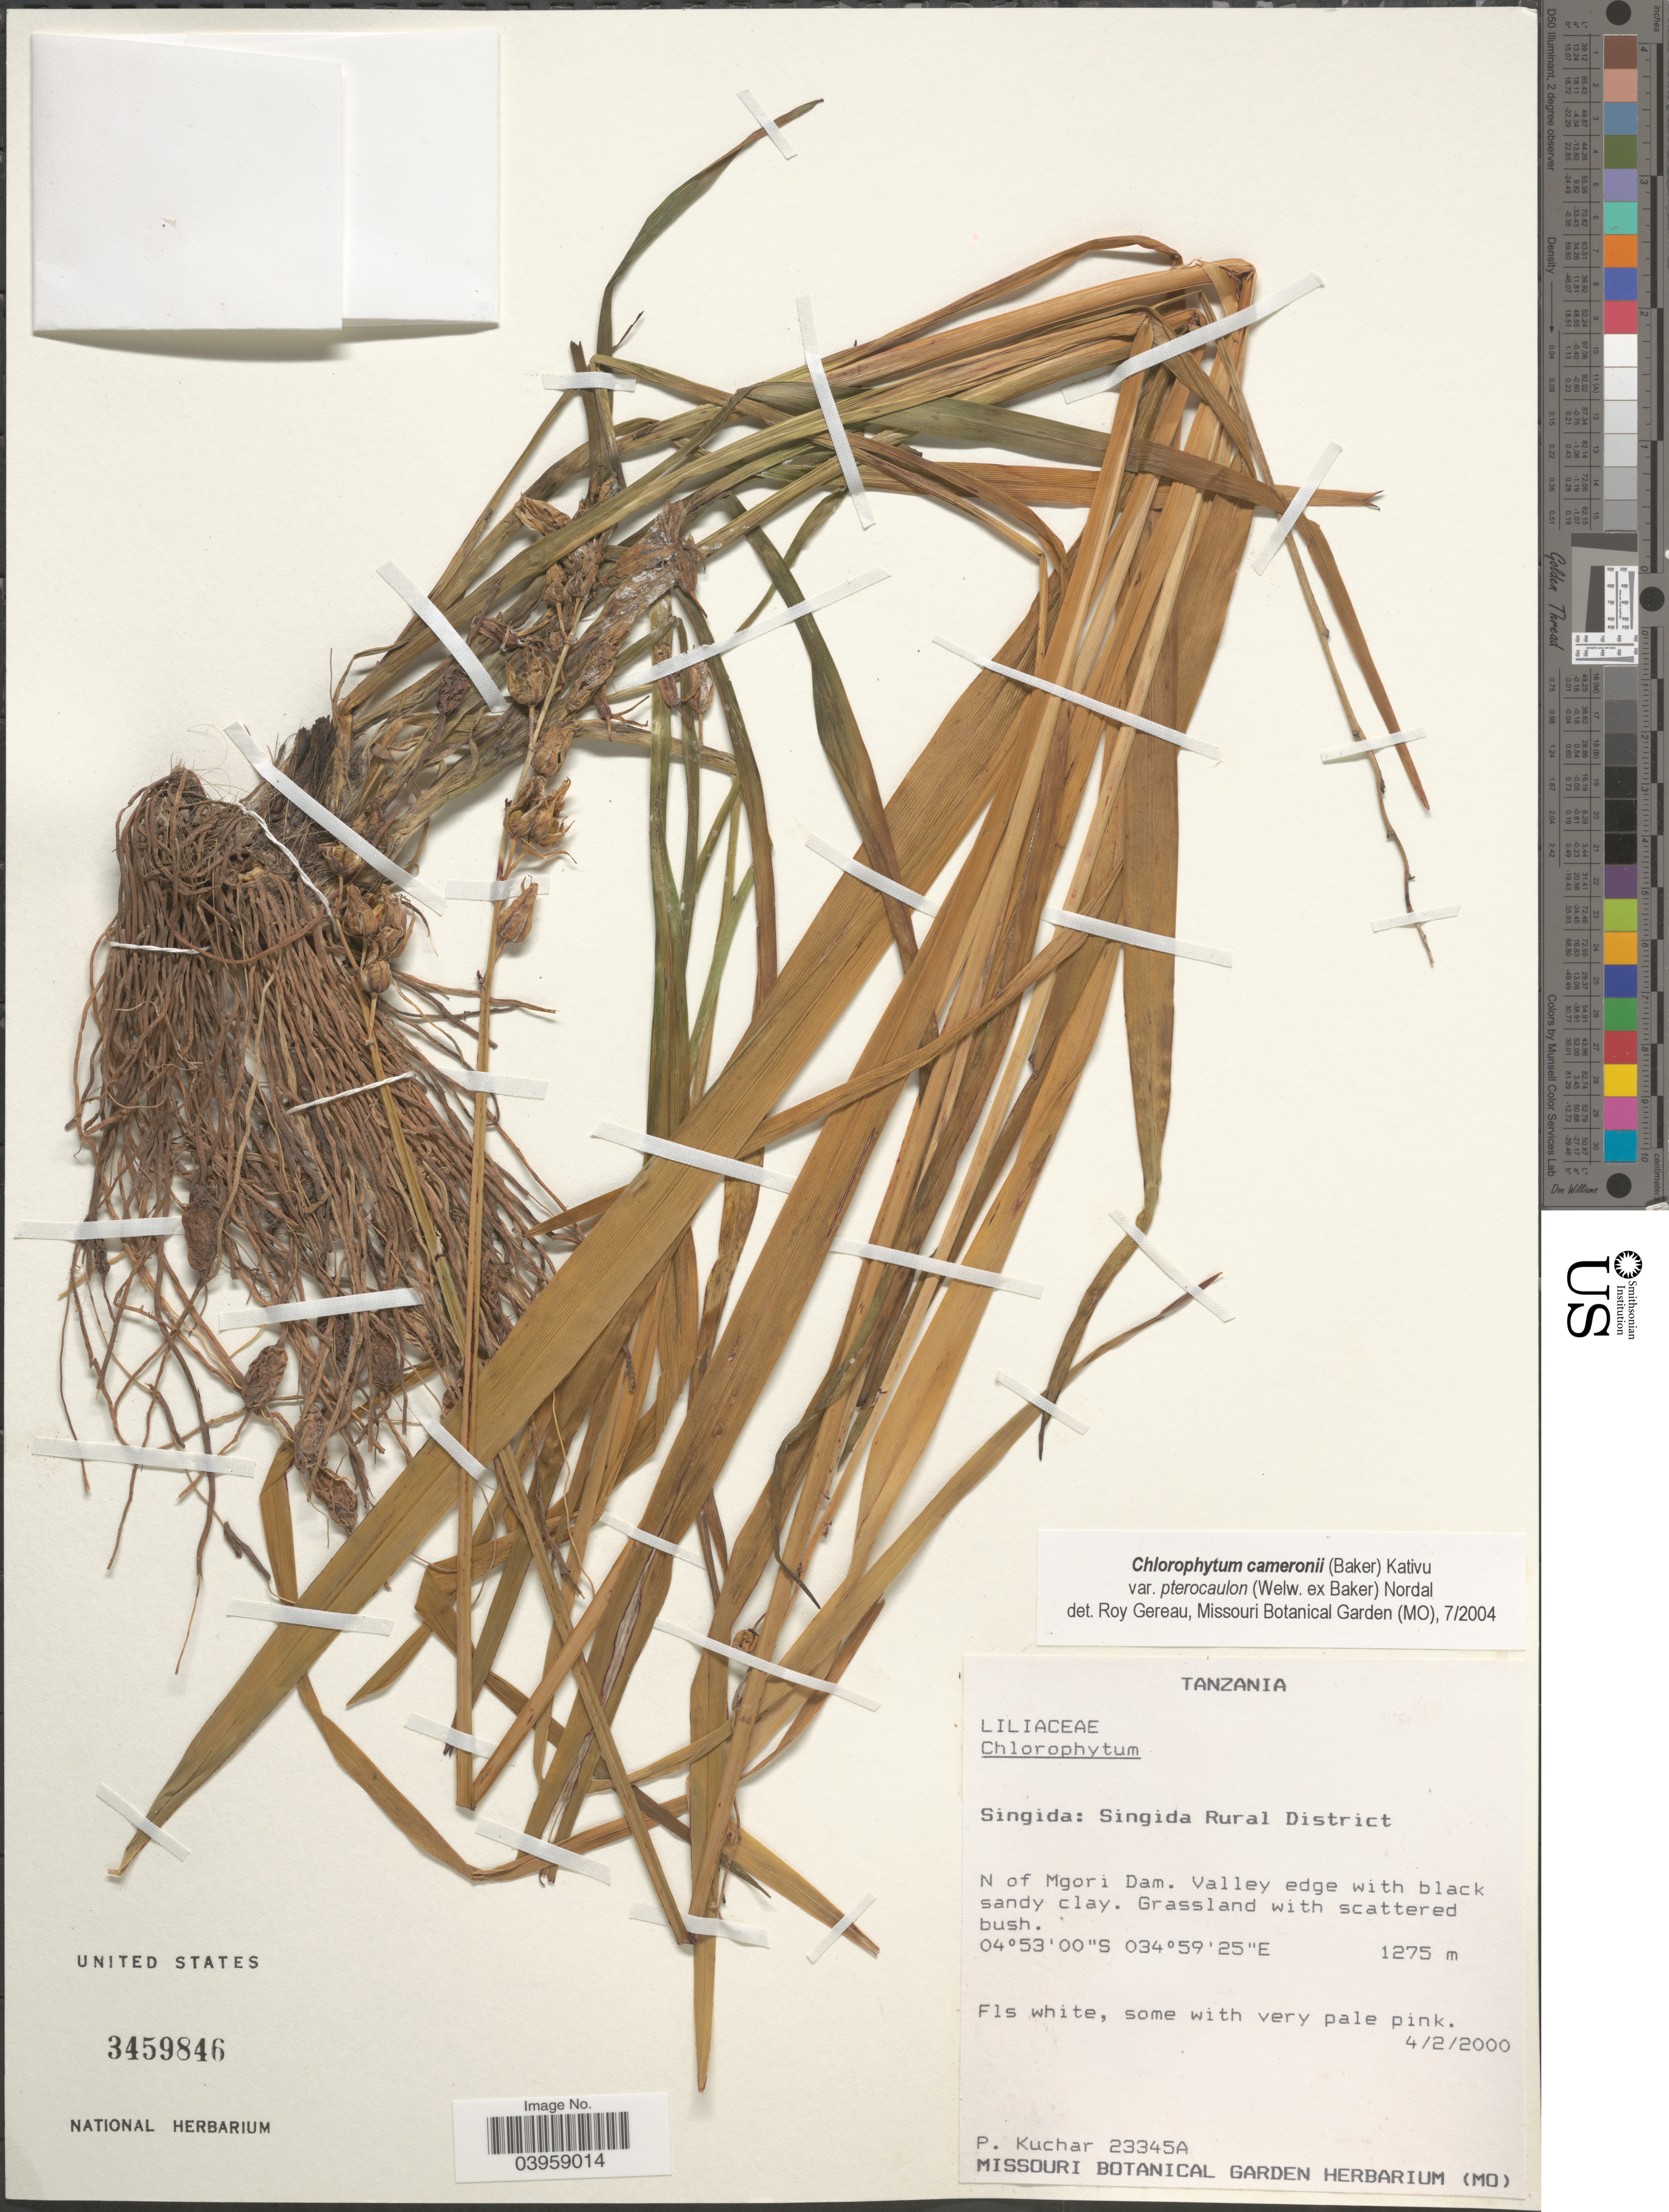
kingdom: Plantae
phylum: Tracheophyta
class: Liliopsida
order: Asparagales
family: Asparagaceae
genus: Chlorophytum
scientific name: Chlorophytum cameronii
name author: (Baker) Kativu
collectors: P. Kuchar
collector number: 23345A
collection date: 2000-02-04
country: Tanzania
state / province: Singida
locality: Singida: Singida Rural District. N of Mgori Dam.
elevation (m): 1275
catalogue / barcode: US 3459846